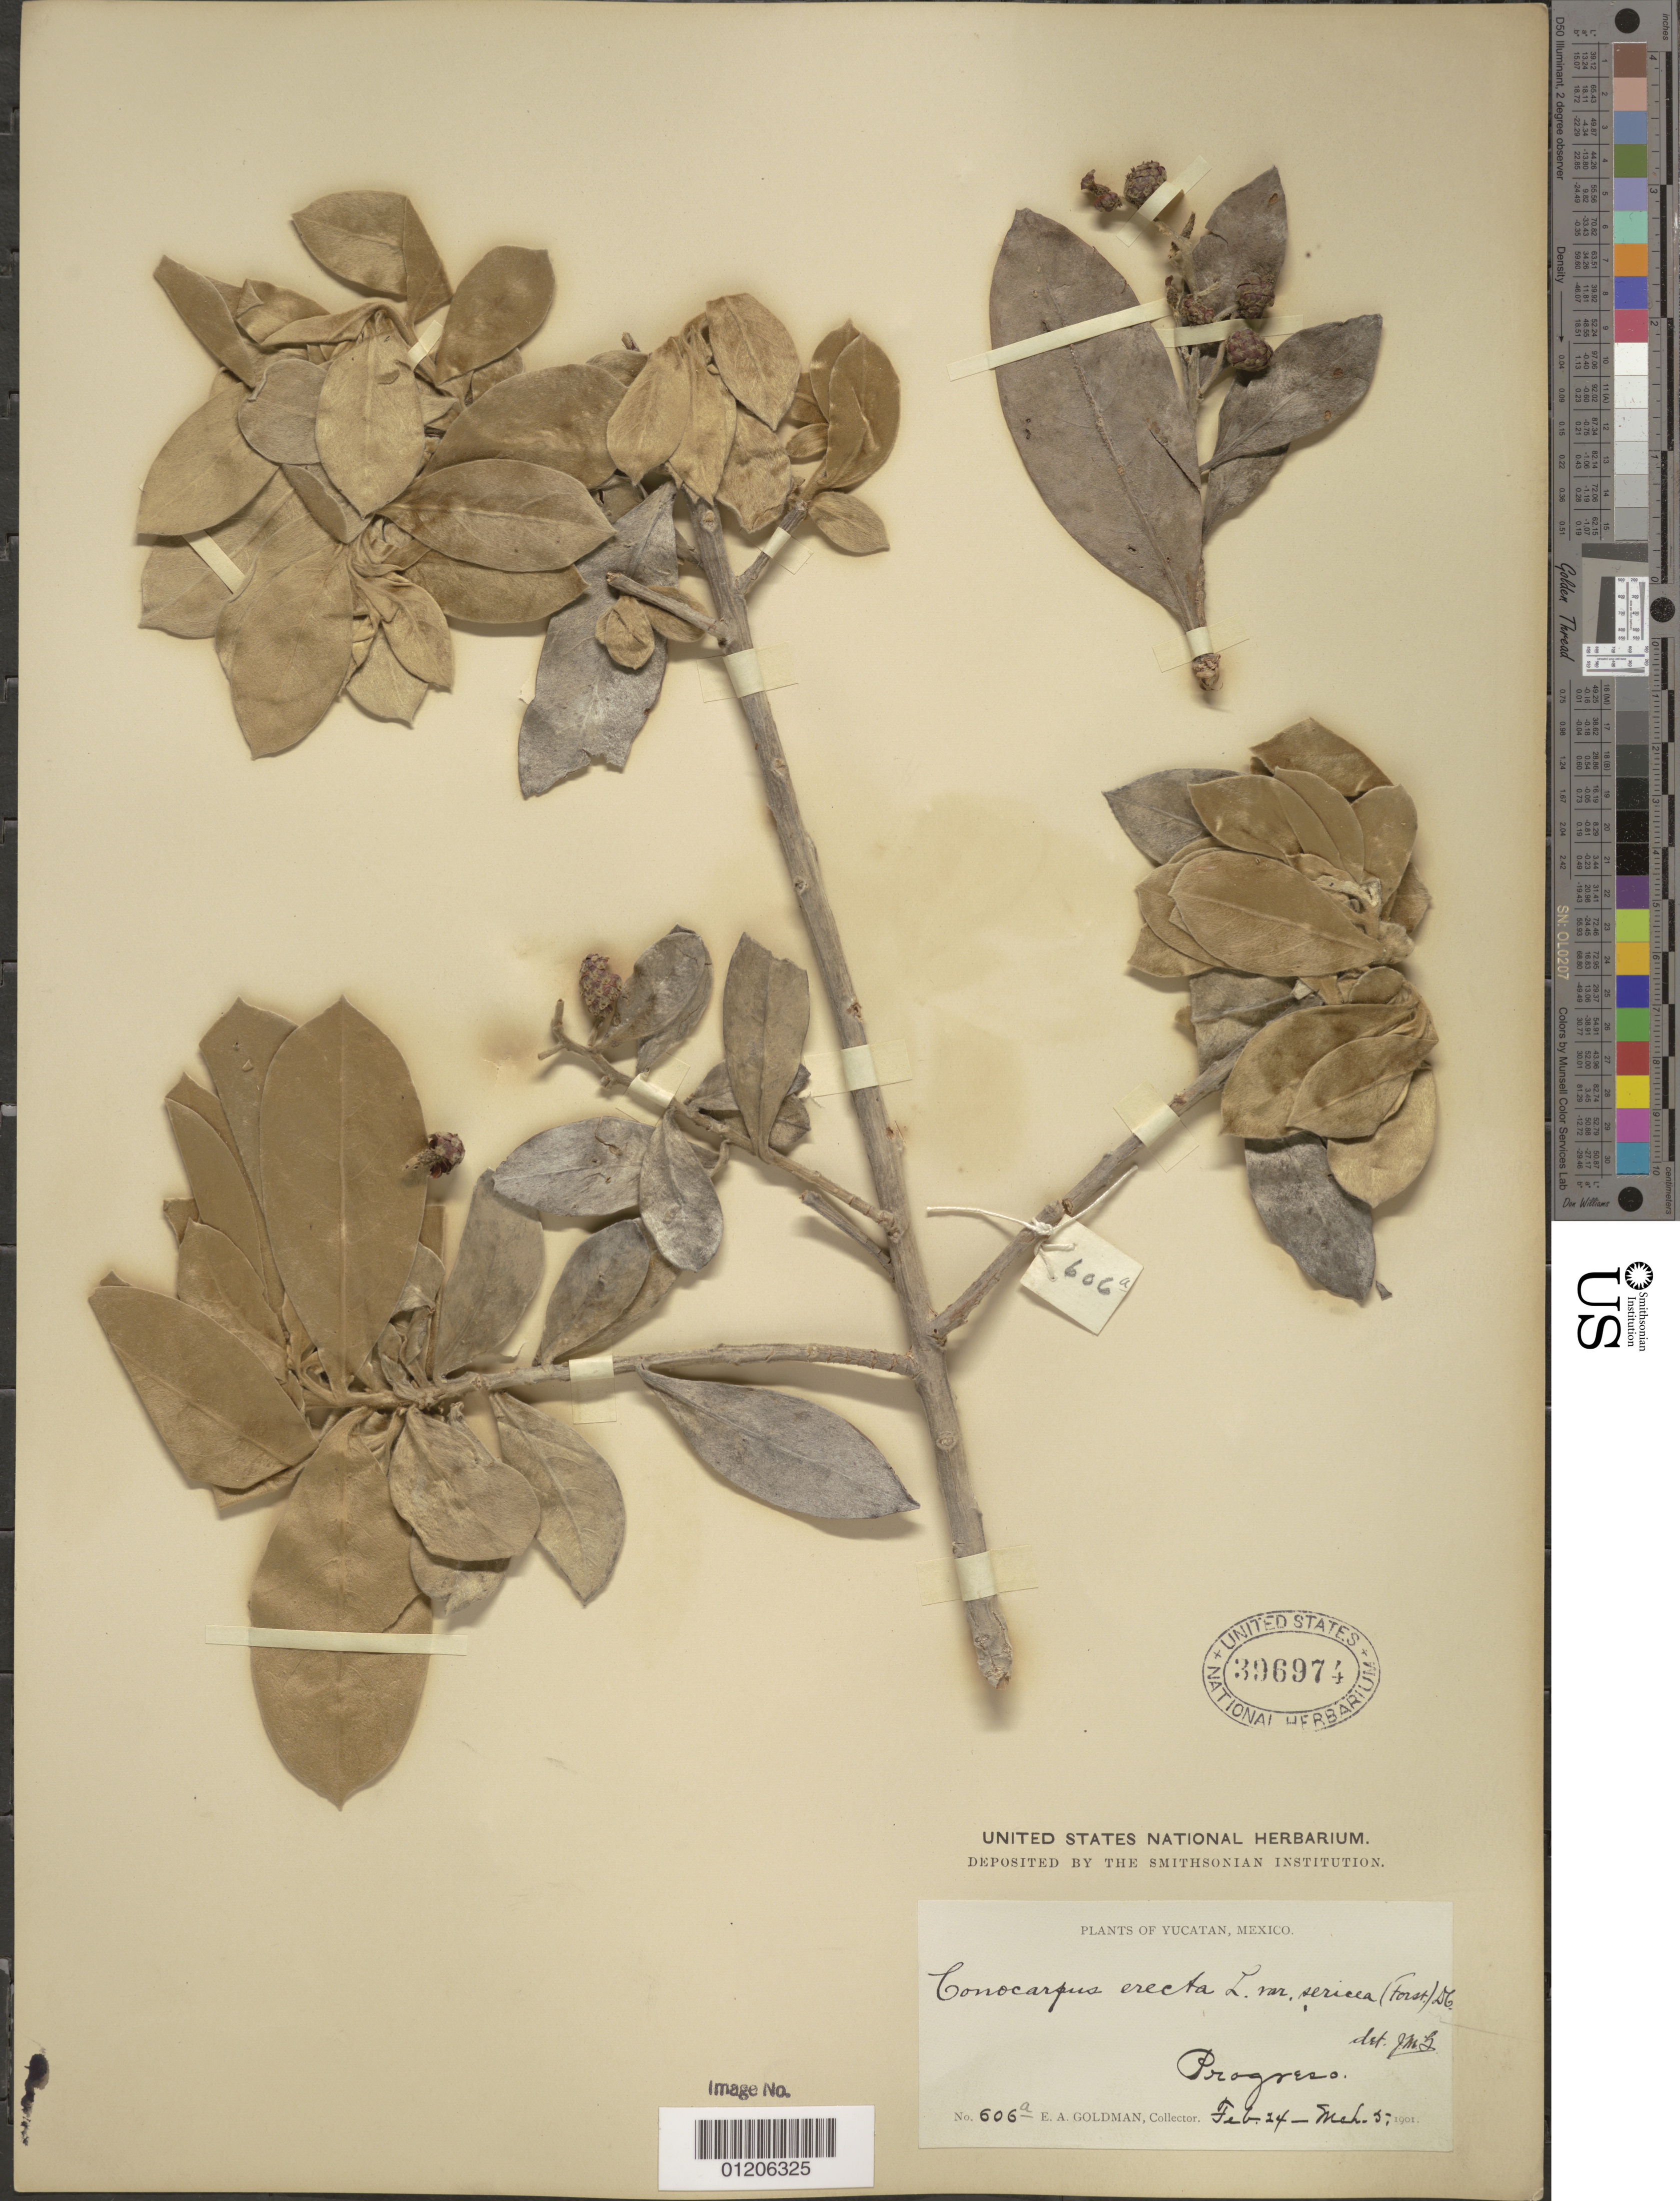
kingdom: Plantae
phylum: Tracheophyta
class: Magnoliopsida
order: Myrtales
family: Combretaceae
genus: Conocarpus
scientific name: Conocarpus erectus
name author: L.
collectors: E. A. Goldman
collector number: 606 a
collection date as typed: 24 Feb 1901 to 05 Mar 1901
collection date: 1901-02-24/1901-03-05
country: Mexico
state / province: Yucatán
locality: Progreso, Yucatán.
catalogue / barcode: US 396974